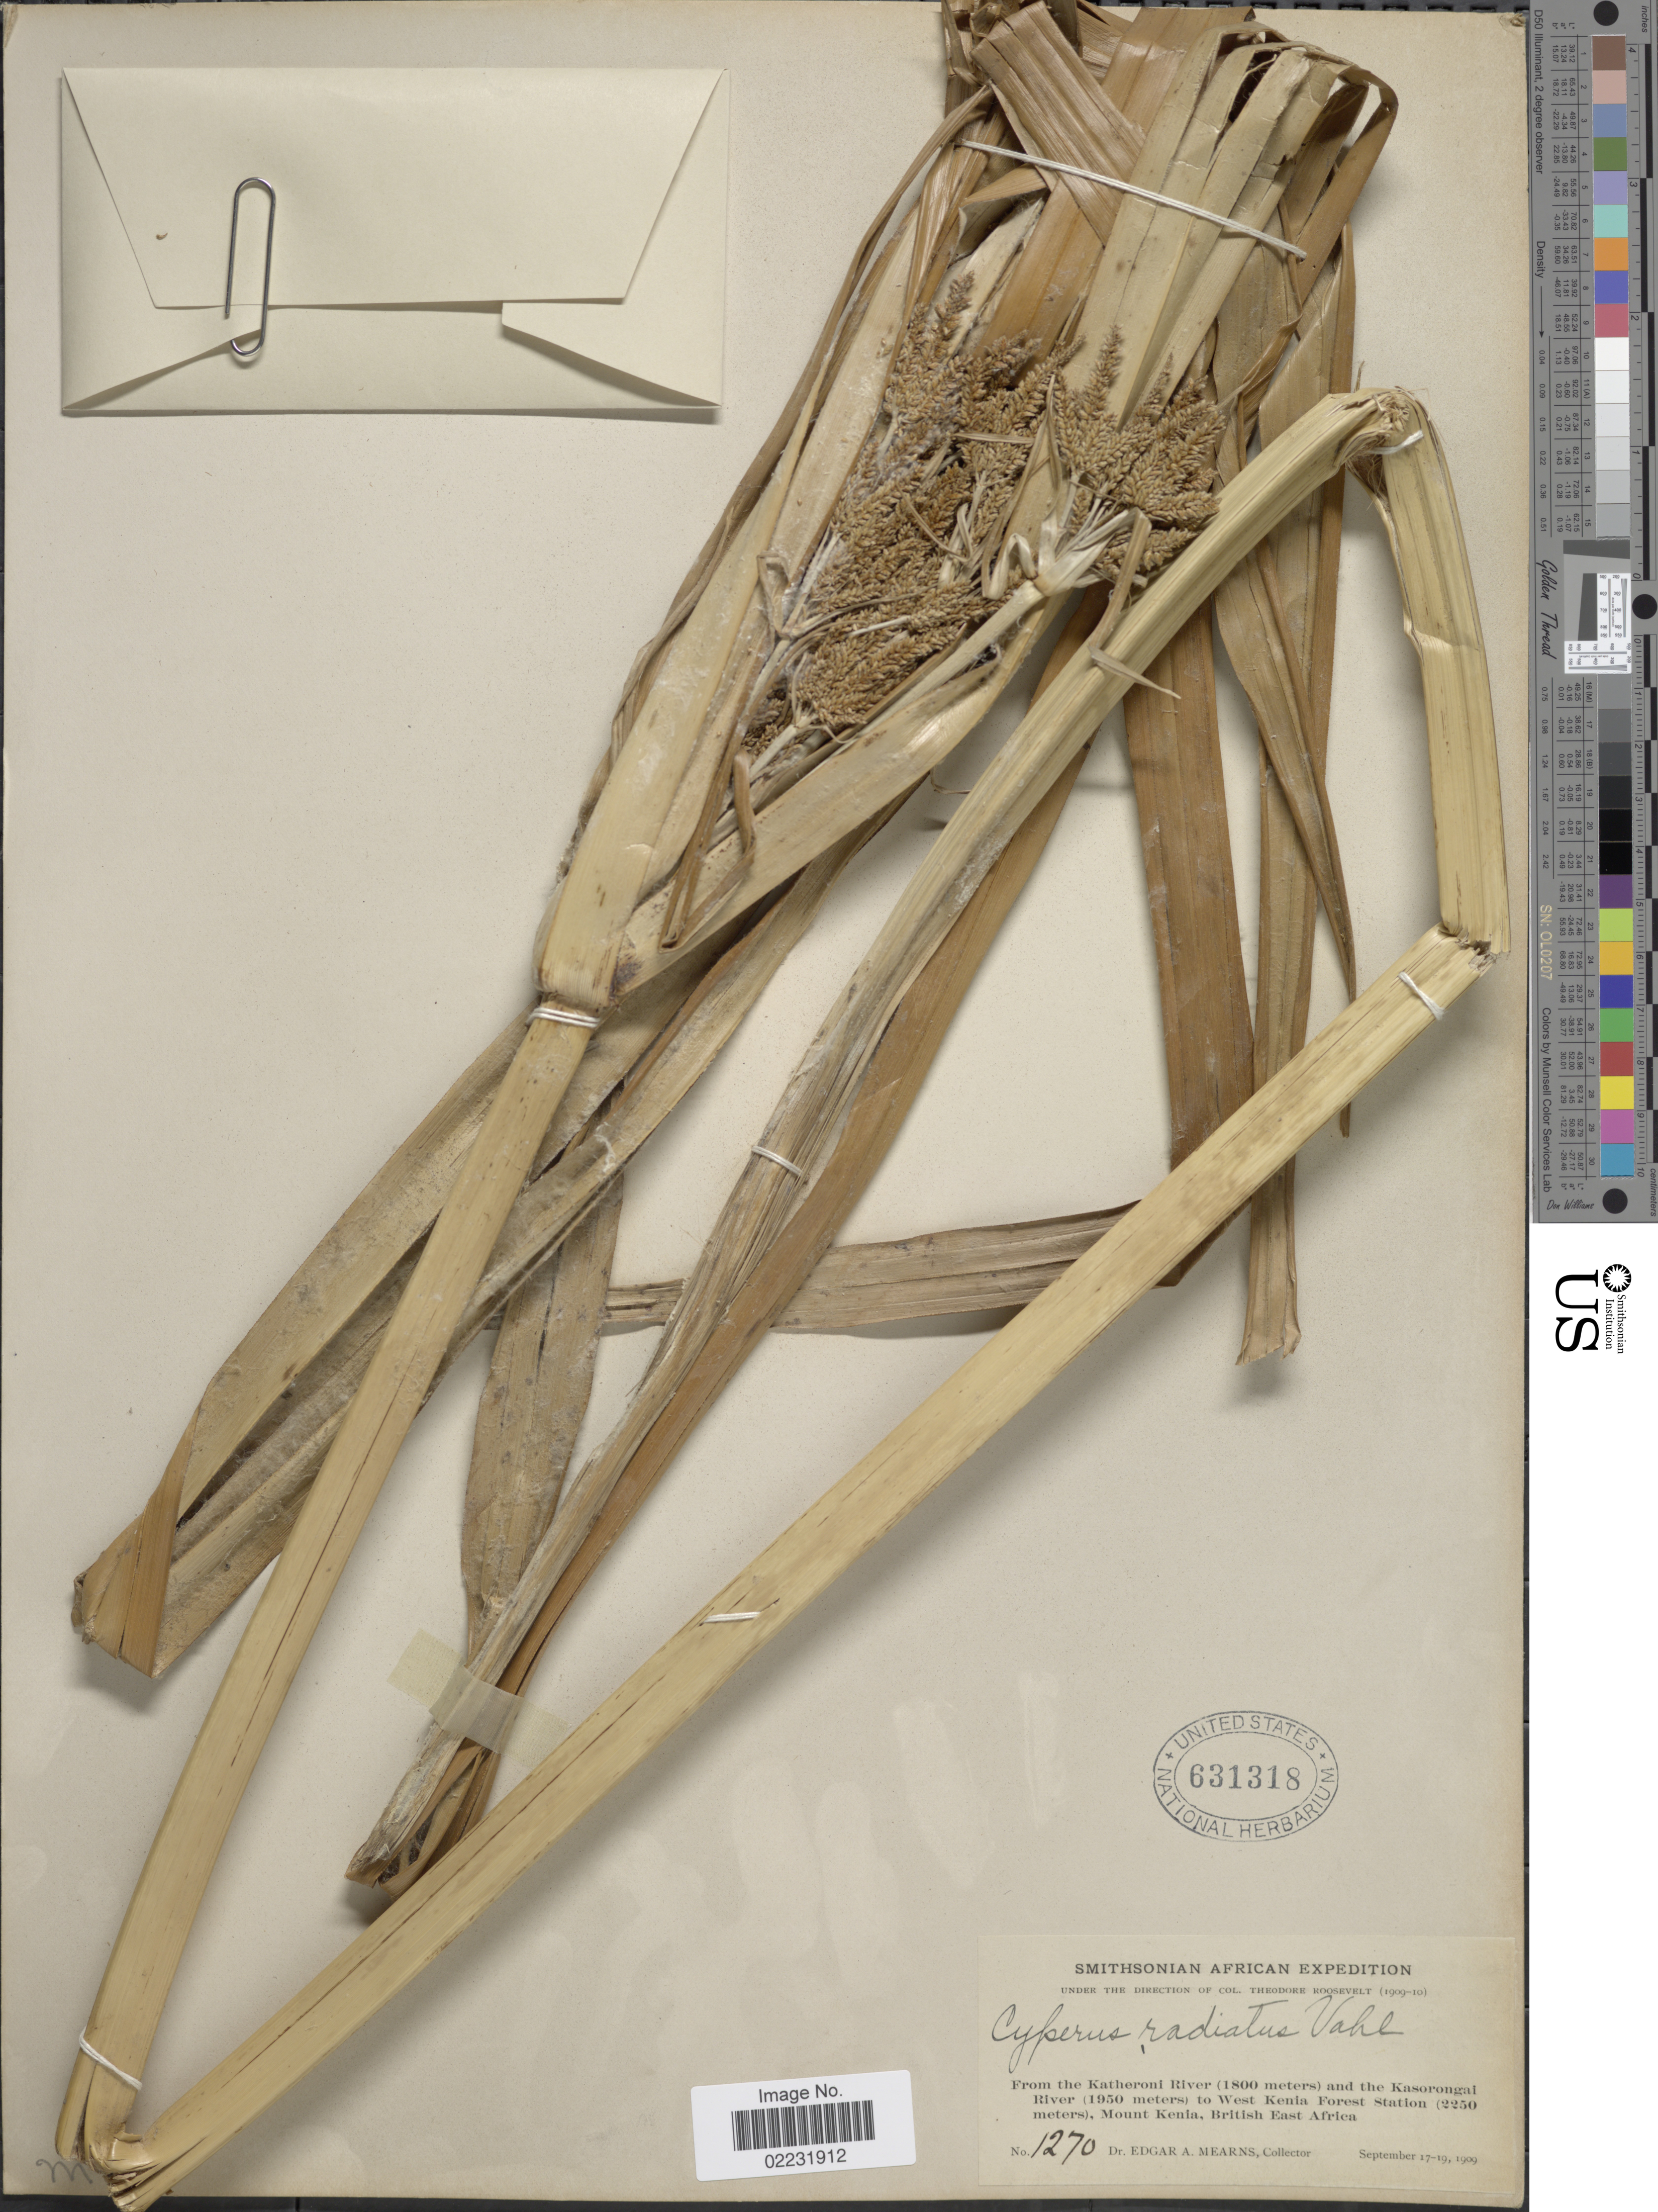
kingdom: Plantae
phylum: Tracheophyta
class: Liliopsida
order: Poales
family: Cyperaceae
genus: Cyperus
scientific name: Cyperus imbricatus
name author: Retz.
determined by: Strong, Mark T., (BOT), Smithsonian Institution - National Museum of Natural History (UNITED STATES)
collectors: E. A. Mearns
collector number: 1270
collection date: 1909-09-17/1909-09-19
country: Kenya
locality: From the Katheroni River, and the Kasorongai River to West Kenia Forest Station, Mount Kenia, British East Africa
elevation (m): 1800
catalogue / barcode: US 631318